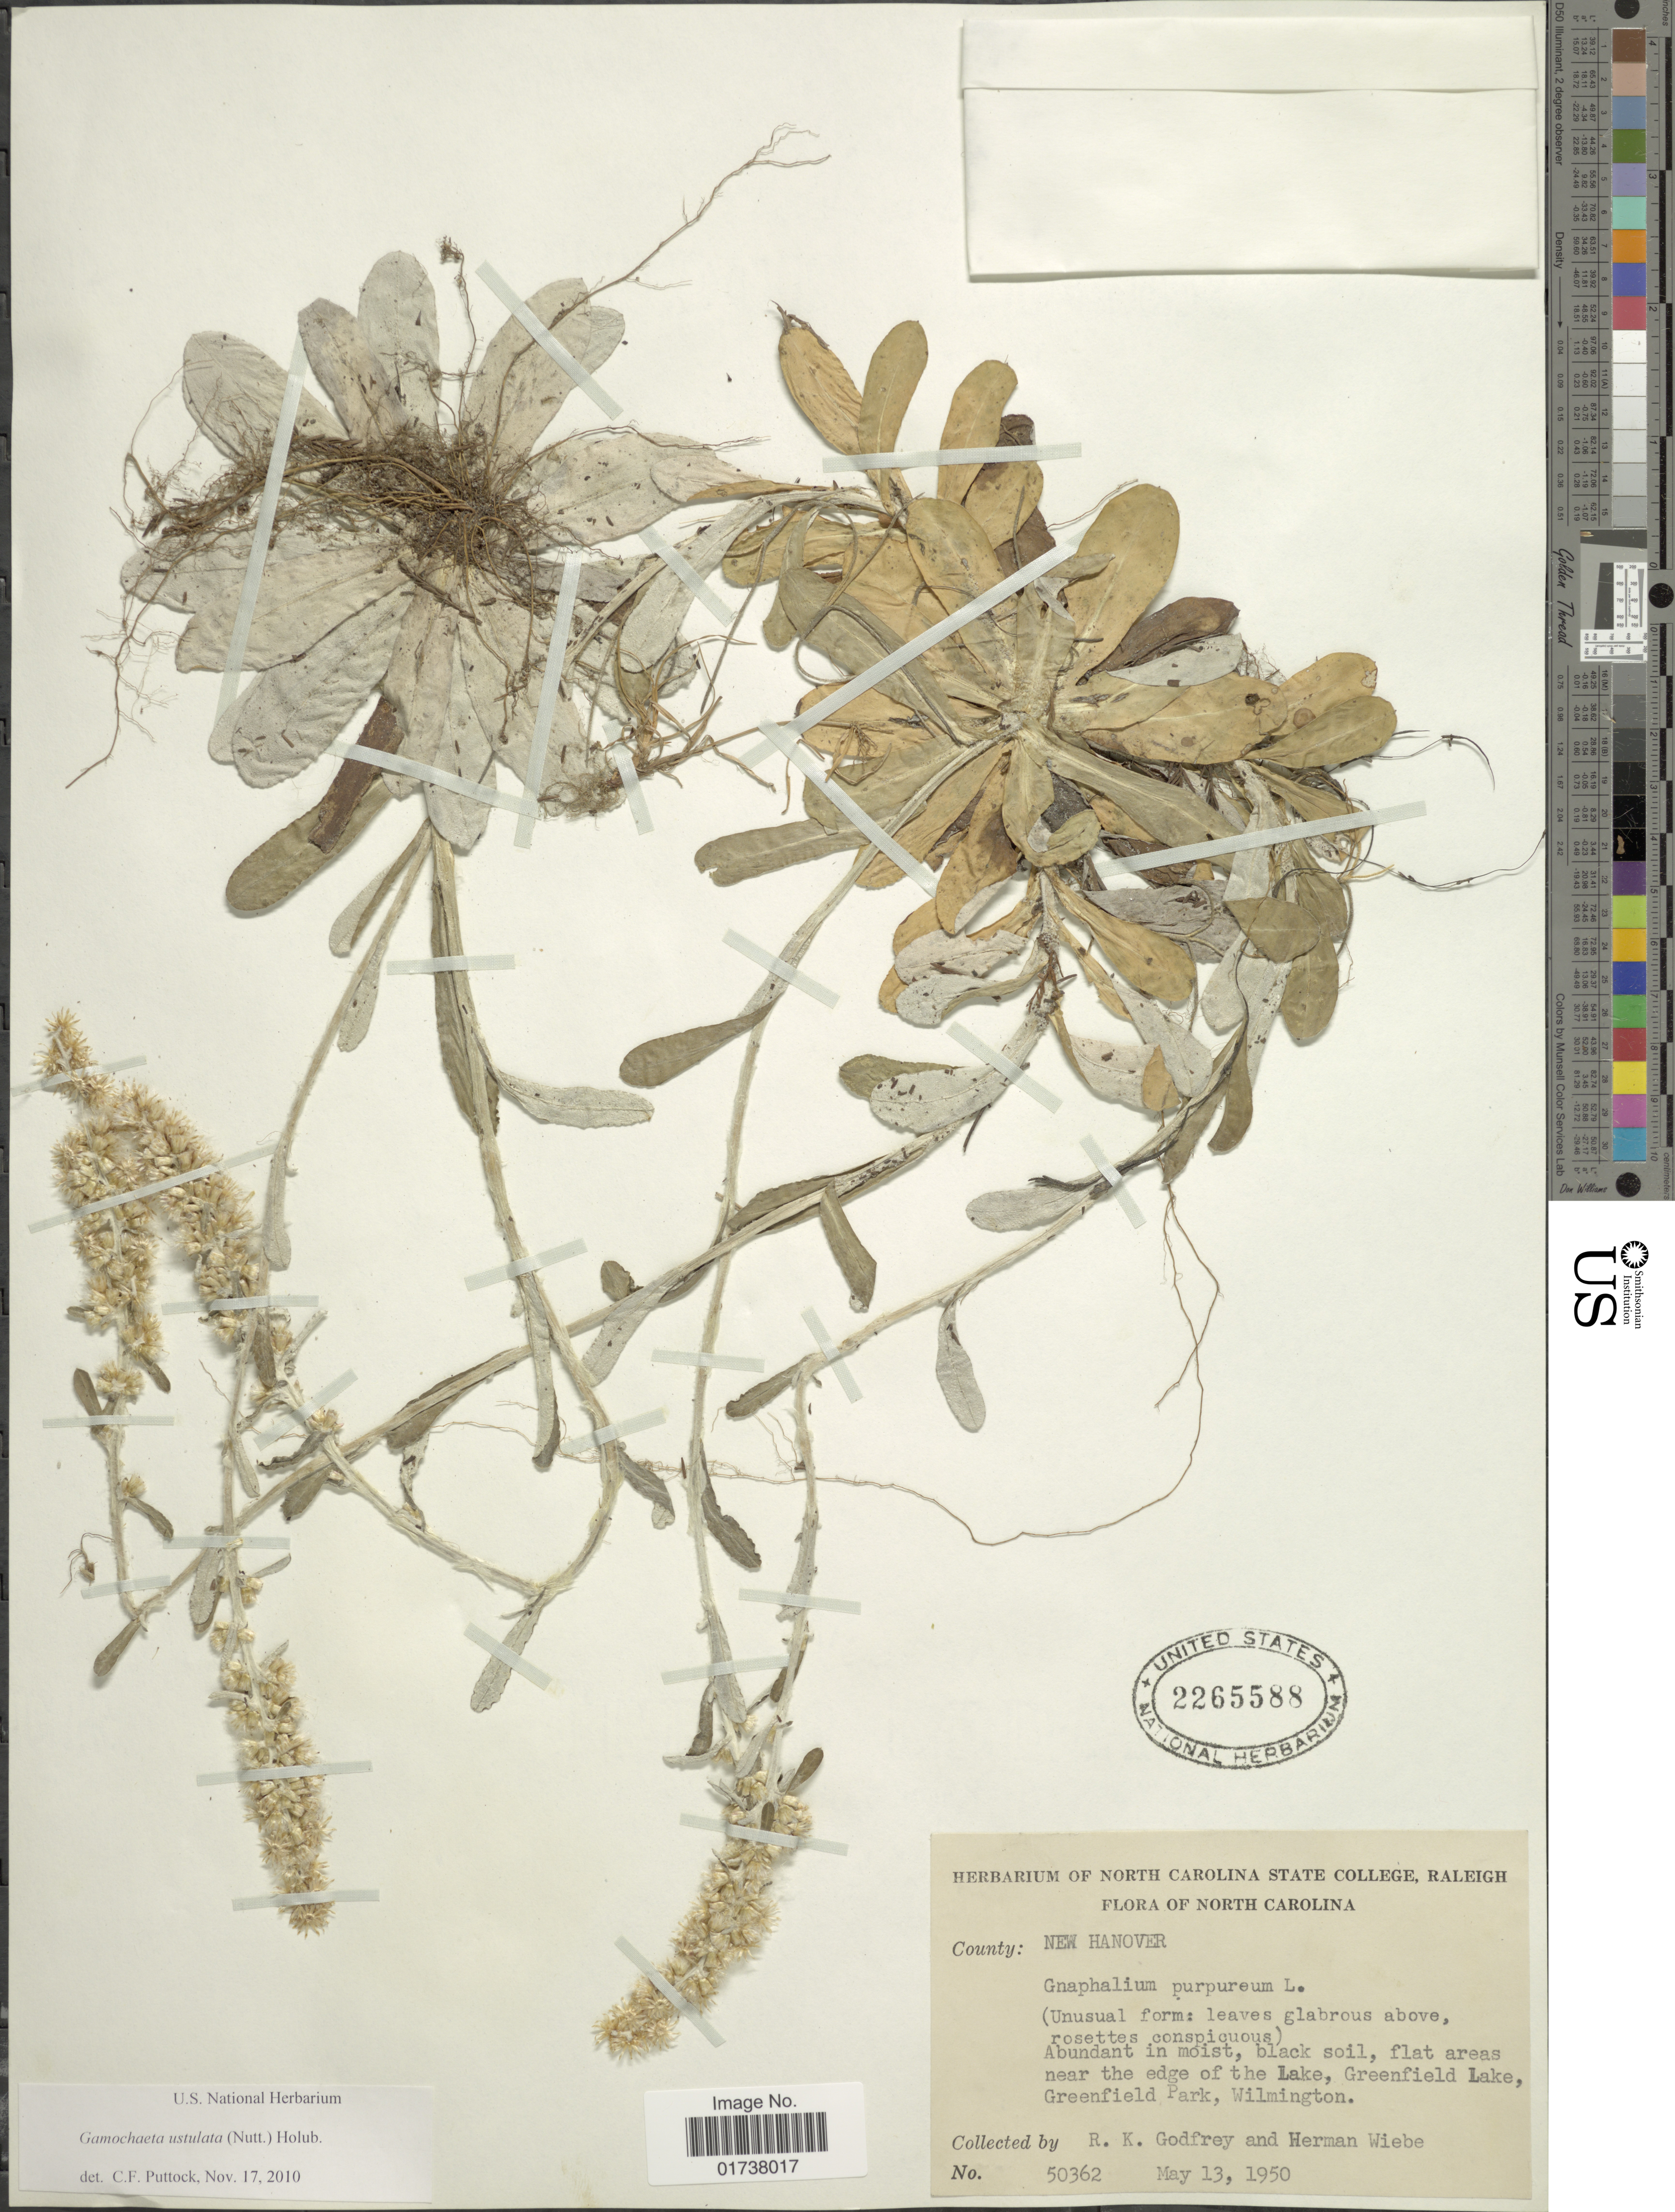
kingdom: Plantae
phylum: Tracheophyta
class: Magnoliopsida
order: Asterales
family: Asteraceae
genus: Gamochaeta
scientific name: Gamochaeta ustulata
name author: (Nutt.) Holub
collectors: R. K. Godfrey & H. Wiebe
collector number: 50362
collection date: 1950-05-13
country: United States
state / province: North Carolina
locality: County: New Hanover, Abundant in moist, black soil, flat areas, near the edge of the Lake, Greenfield Lake, Greenfield Park, Wilmington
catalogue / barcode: US 2265588